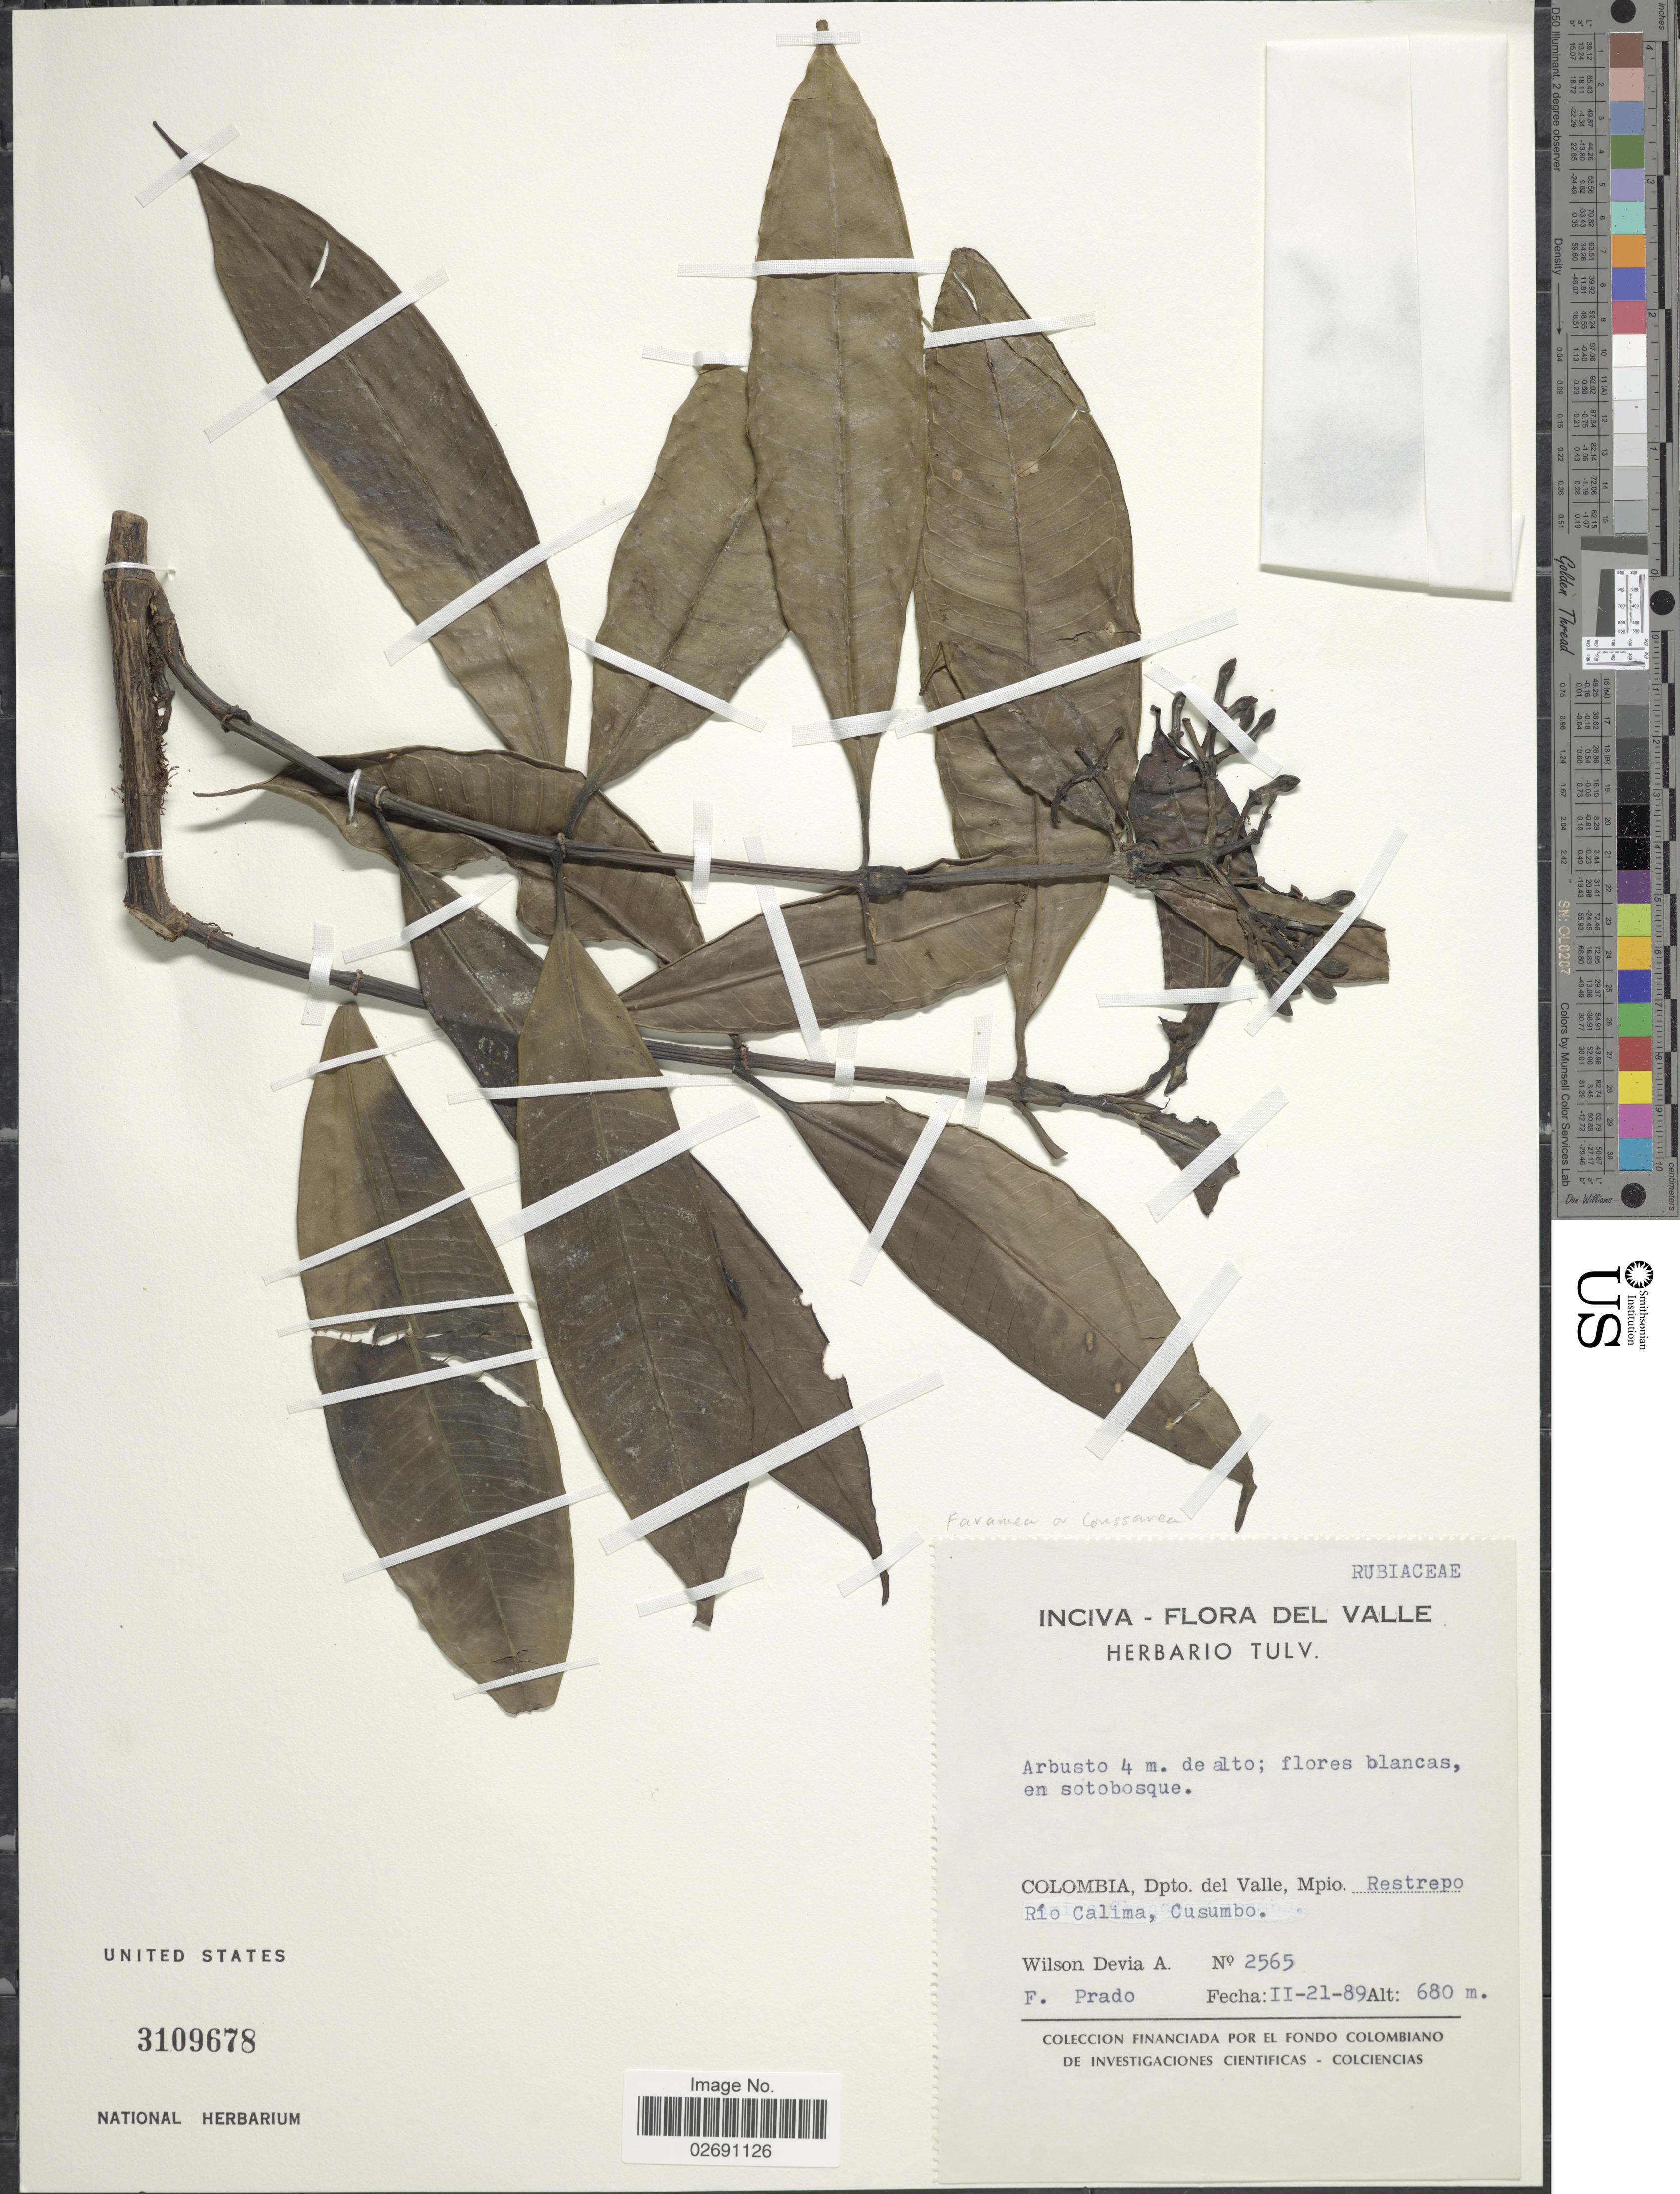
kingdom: Plantae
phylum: Tracheophyta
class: Magnoliopsida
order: Gentianales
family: Rubiaceae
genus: Faramea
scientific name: Faramea sp.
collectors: W. Devia A. & F. Prado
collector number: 2565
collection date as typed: Transcribed d/m/y: 21/2/89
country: Colombia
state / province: Valle del Cauca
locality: Dpto. del Valle, Mpio. Restrepo Rio Calima, Cusumbo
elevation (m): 680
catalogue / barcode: US 3109678